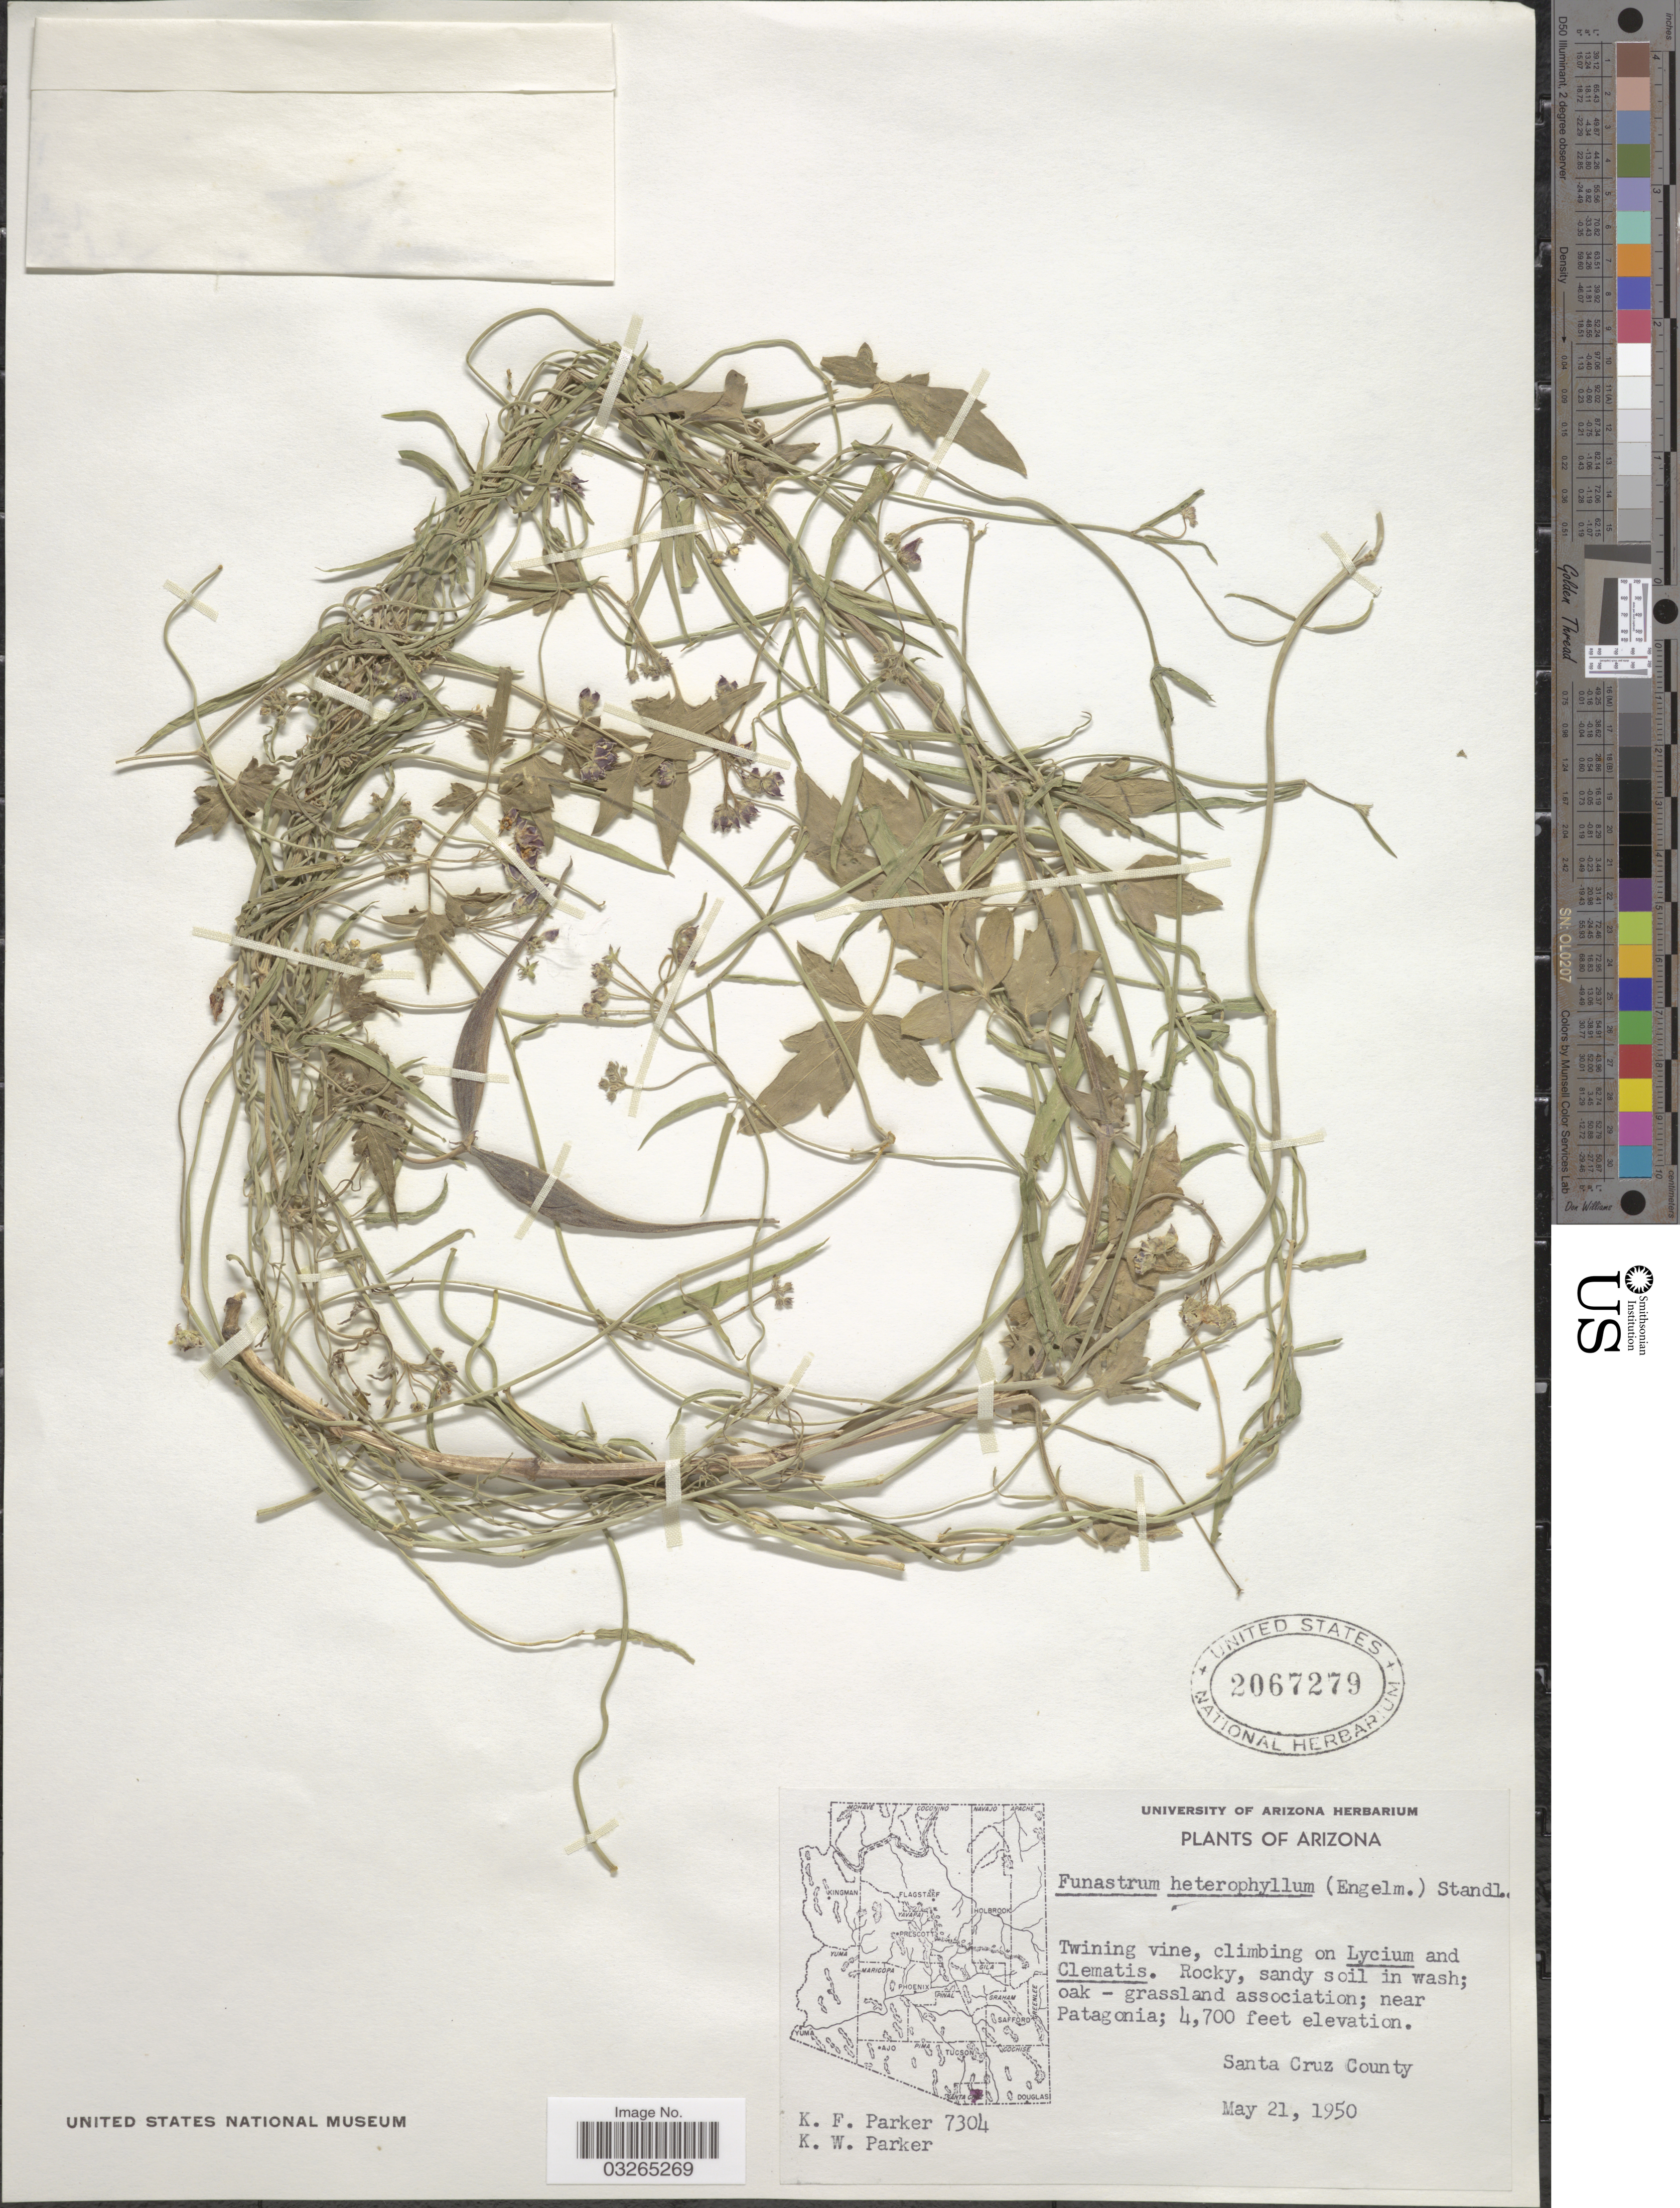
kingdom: Plantae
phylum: Tracheophyta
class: Magnoliopsida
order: Gentianales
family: Apocynaceae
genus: Sarcostemma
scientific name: Sarcostemma cynanchoides var. hartwegii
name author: (R.W. Holm) Shinners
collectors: K. F. Parker & K. Parker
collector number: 7304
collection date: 1950-05-21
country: United States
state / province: Arizona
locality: Near Patagonia, Santa Cruz County.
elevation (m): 1433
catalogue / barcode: US 2067279